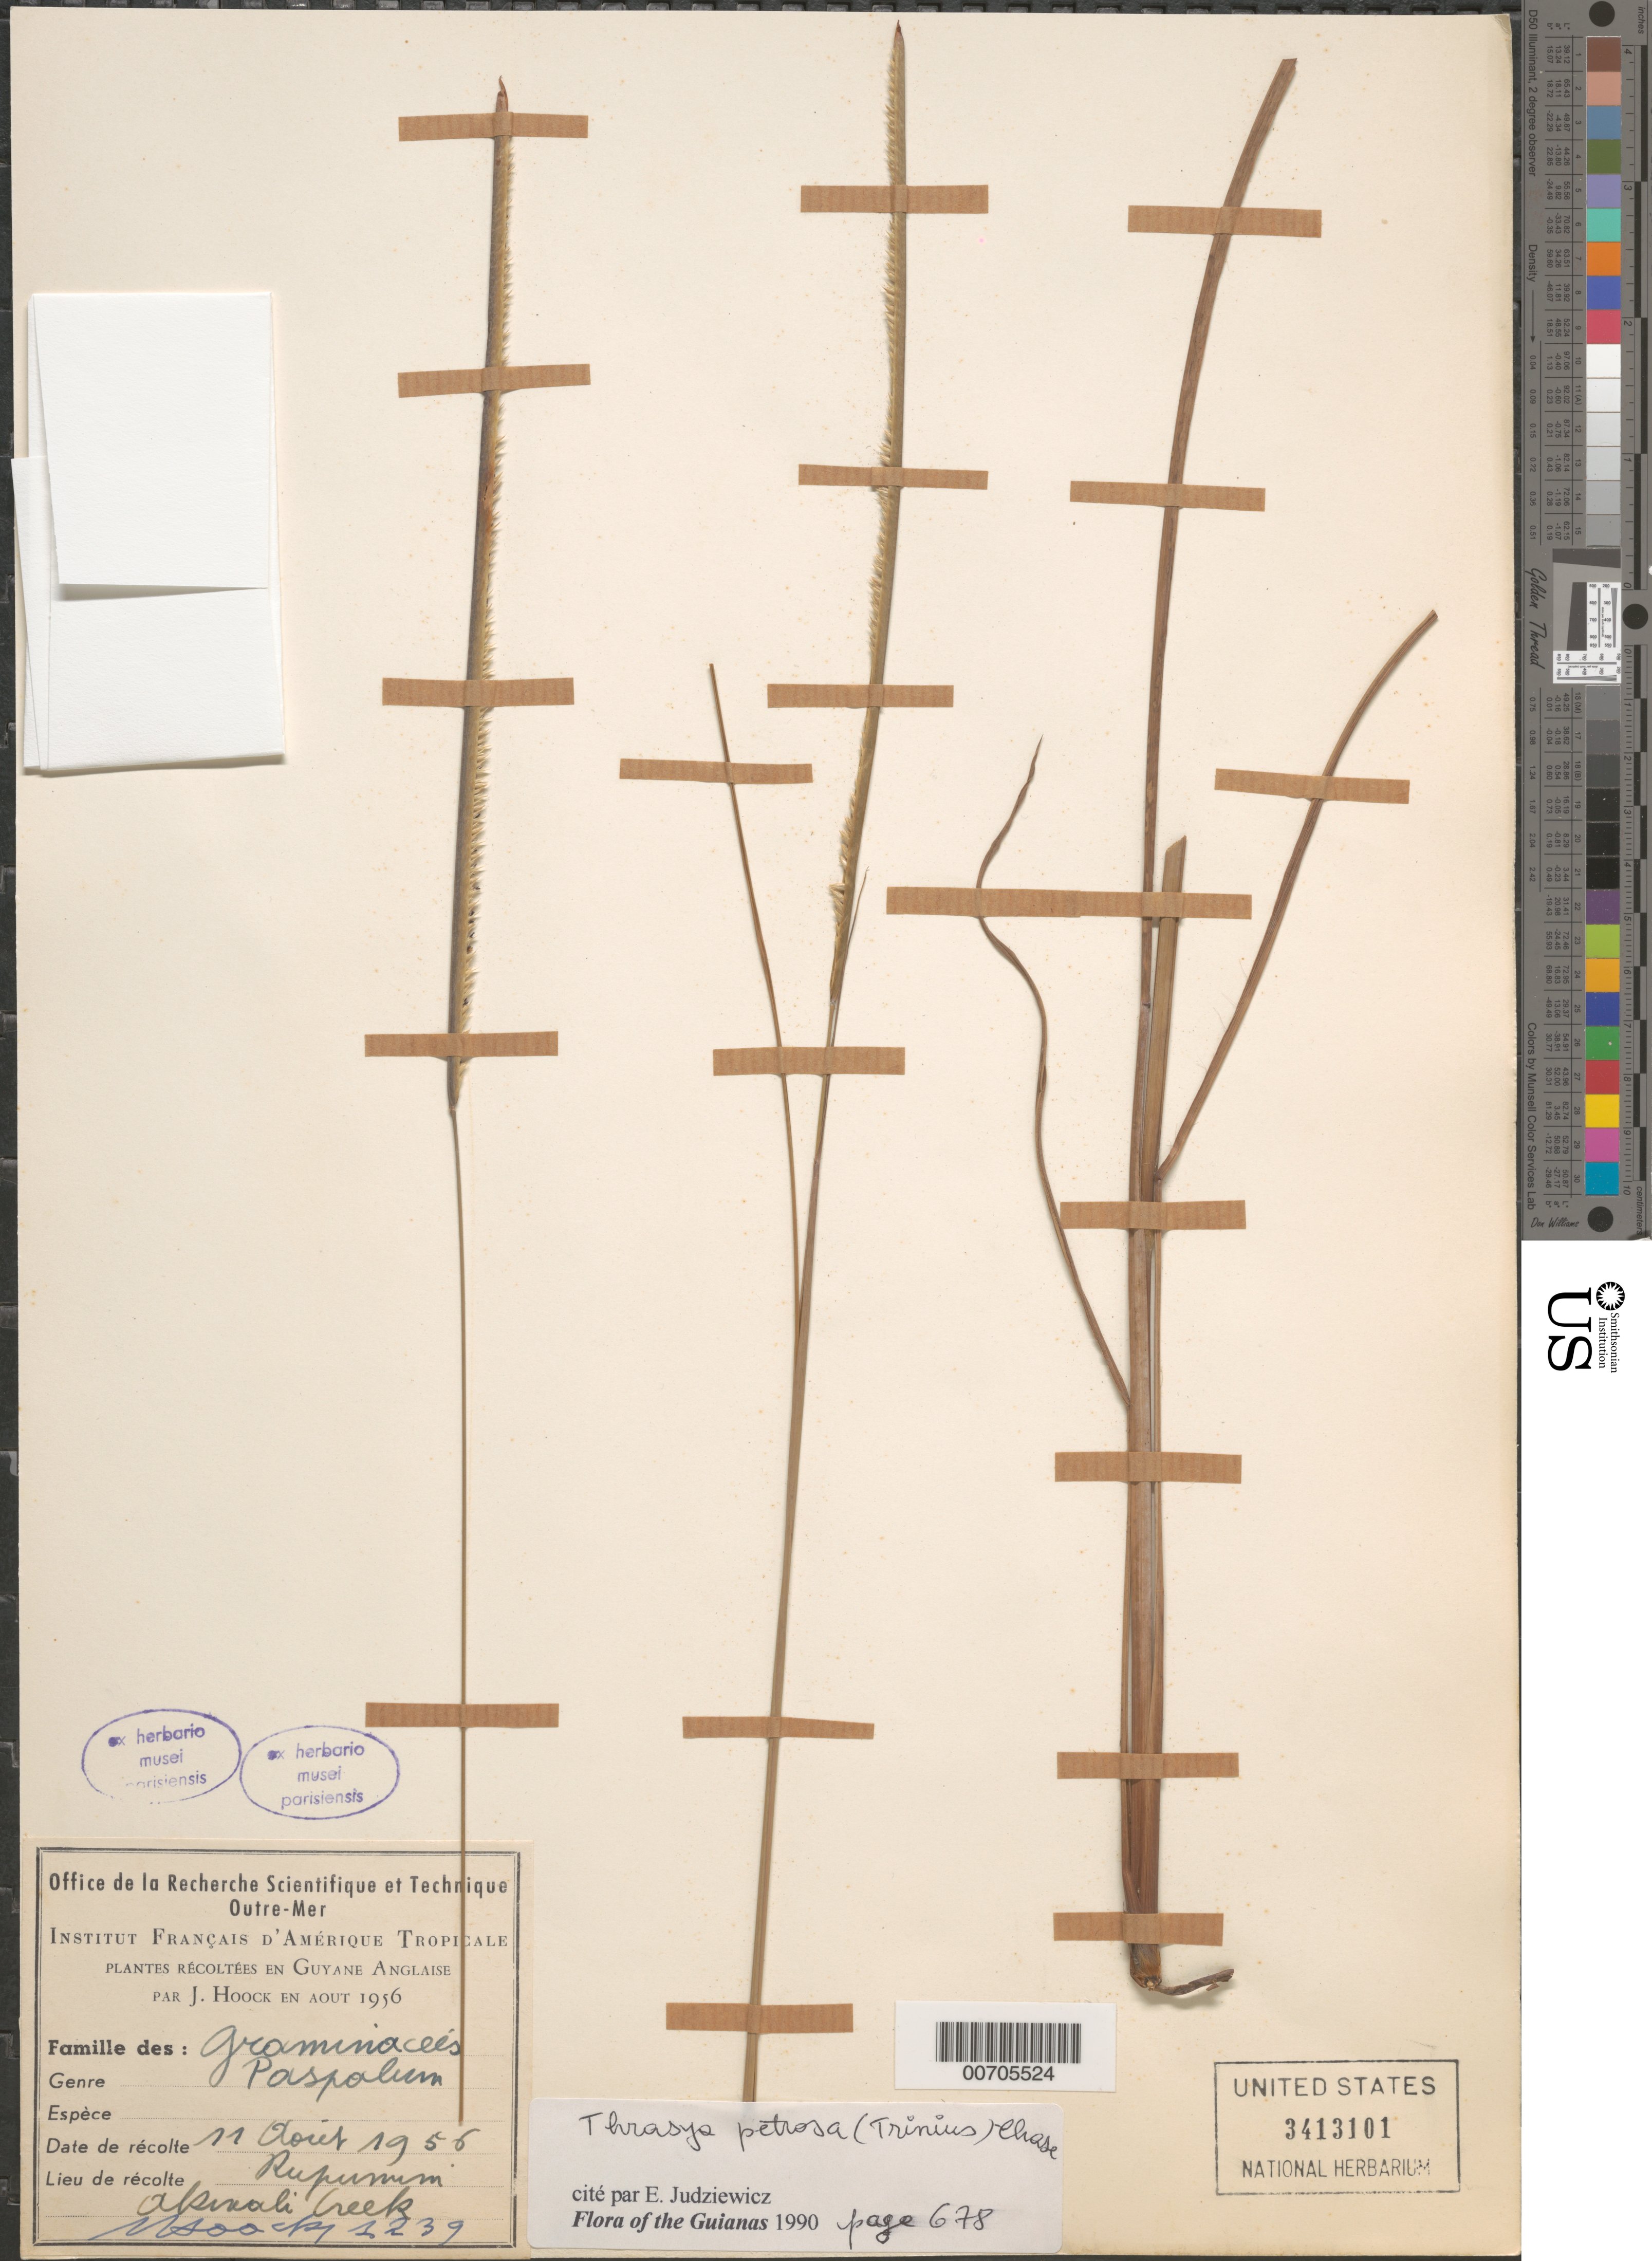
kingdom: Plantae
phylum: Tracheophyta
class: Liliopsida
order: Poales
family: Poaceae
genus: Thrasya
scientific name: Thrasya petrosa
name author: (Trin.) Chase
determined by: Judziewicz, E. J.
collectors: J. Hoock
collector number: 1239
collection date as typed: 11-Aug-56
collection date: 1956-08-11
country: Guyana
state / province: U. Takutu-U. Essequibo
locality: Rupununi, Akwali Creek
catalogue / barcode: US 3413101